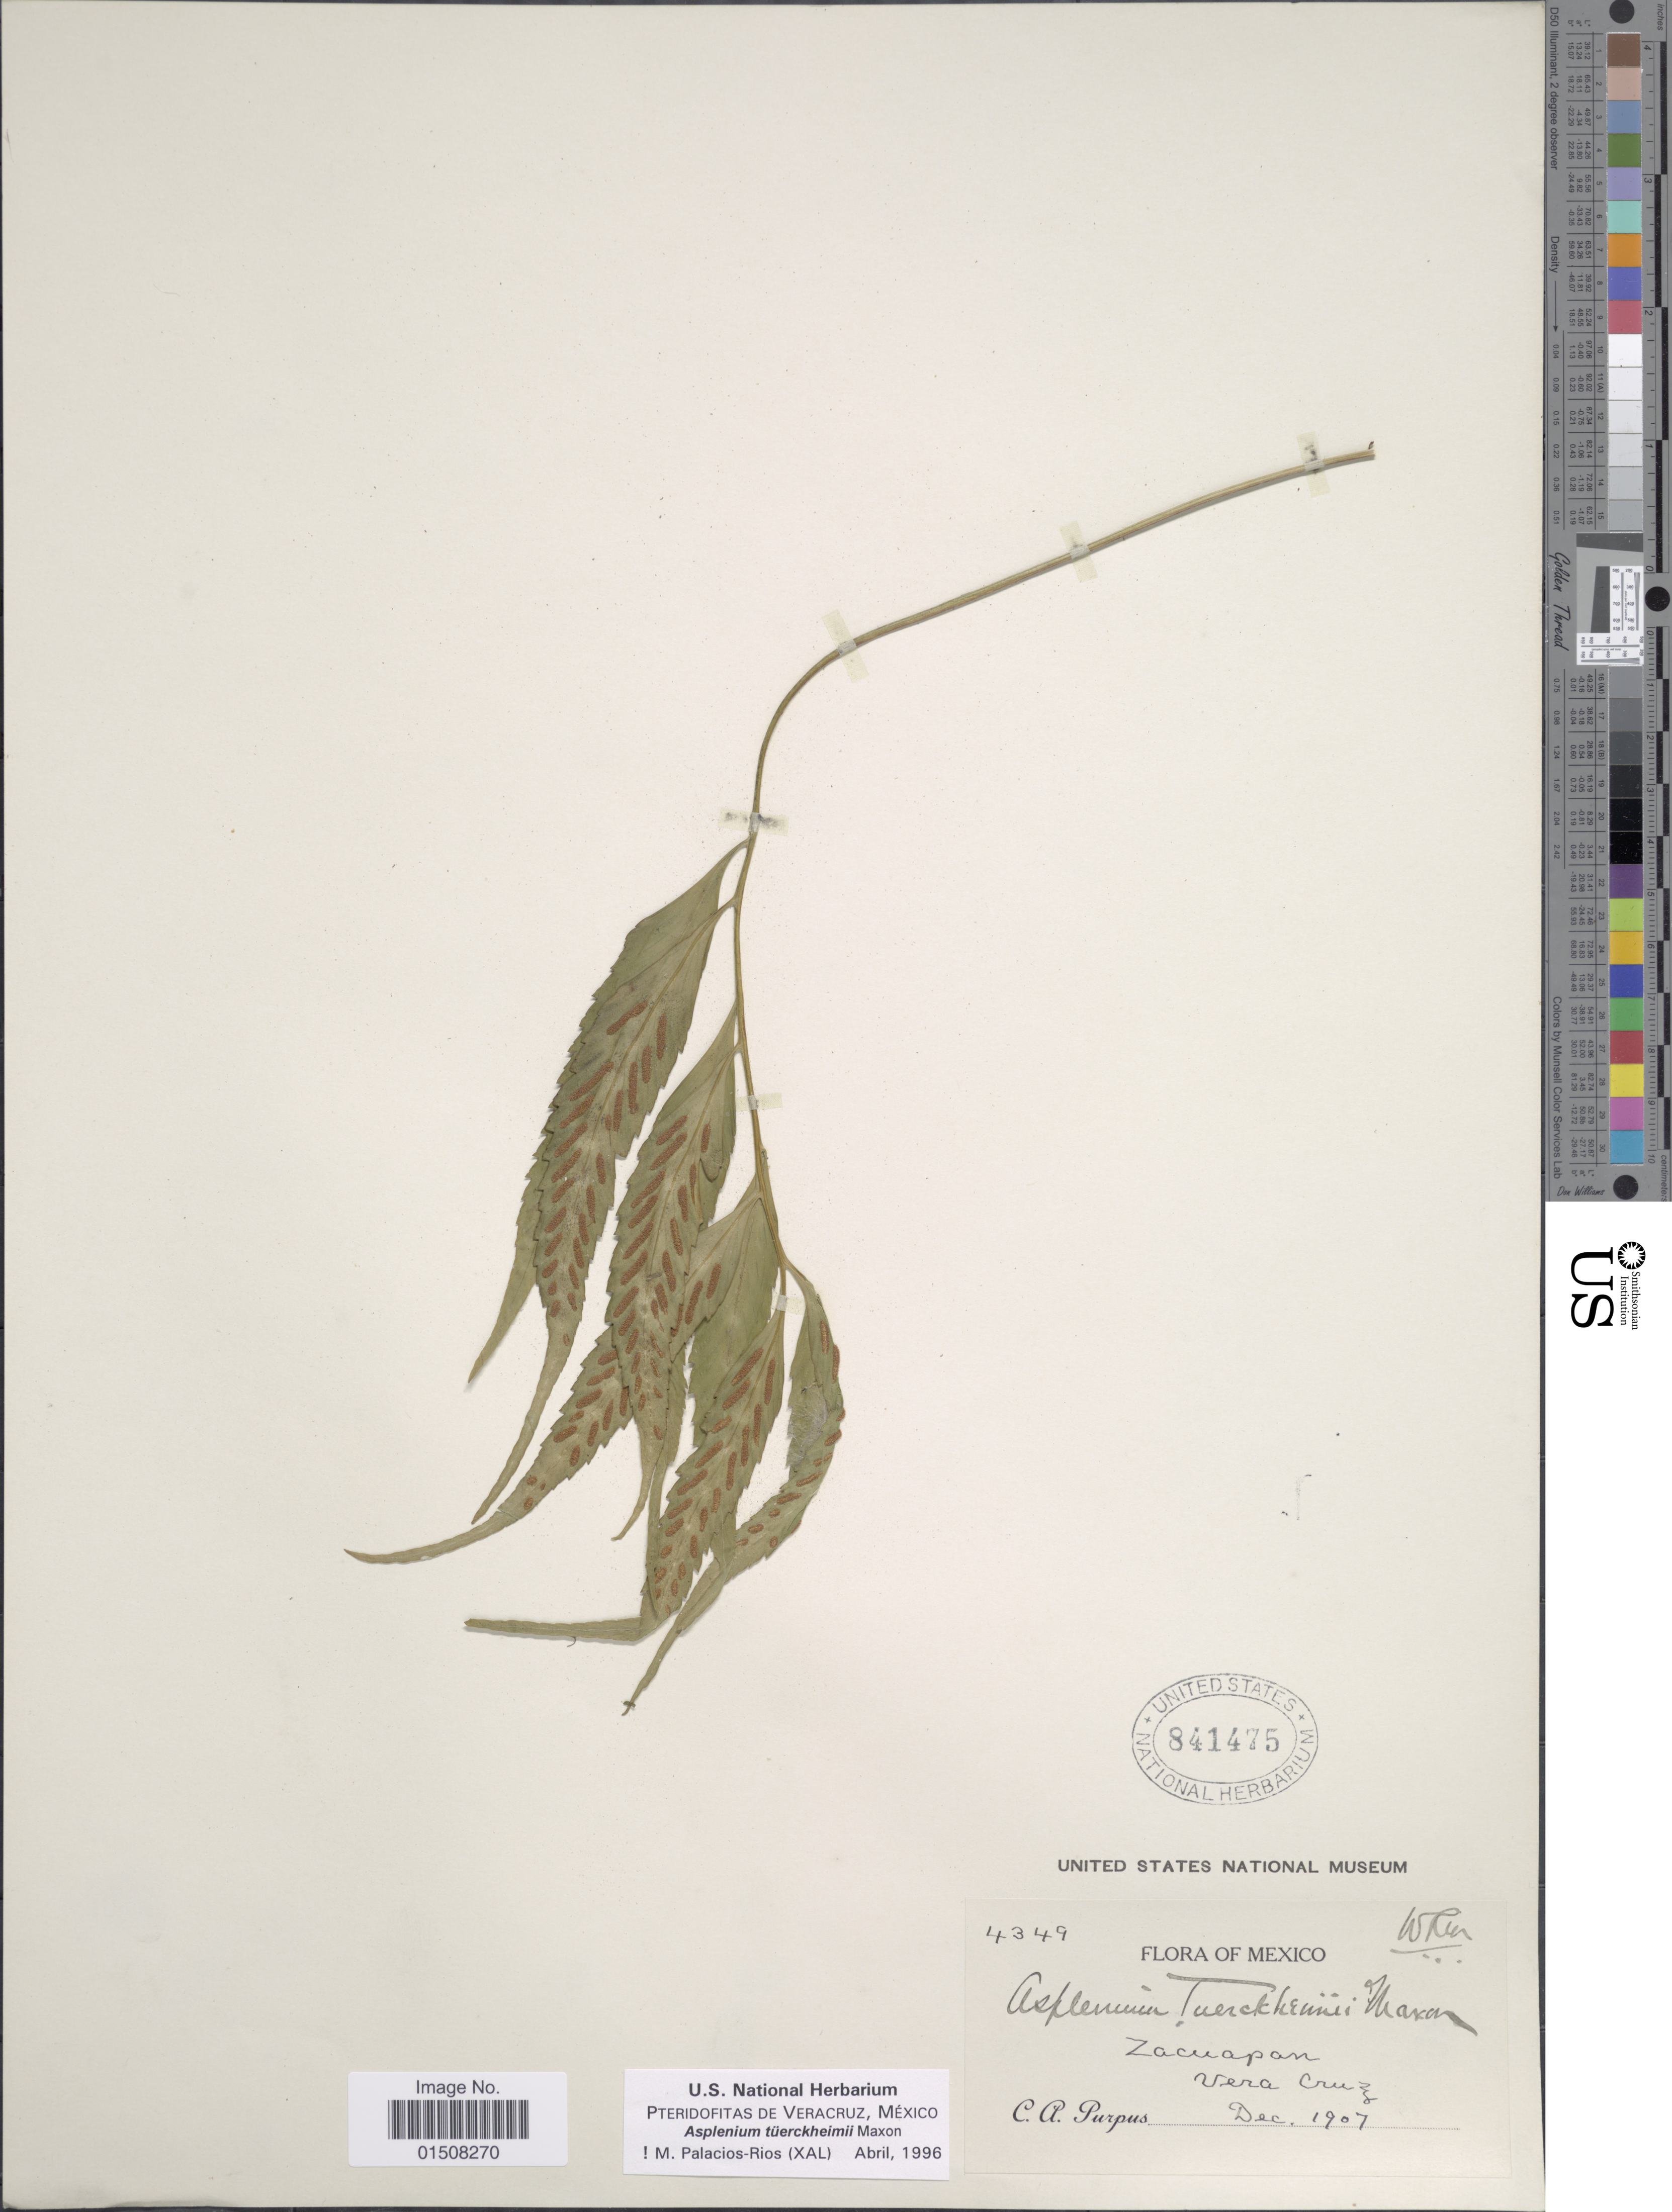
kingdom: Plantae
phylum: Tracheophyta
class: Polypodiopsida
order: Polypodiales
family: Aspleniaceae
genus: Asplenium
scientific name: Asplenium tuerckheimii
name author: Maxon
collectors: C. A. Purpus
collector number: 4349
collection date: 1907-12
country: Mexico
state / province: Veracruz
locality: Zacuapan, Vera Cruz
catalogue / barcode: US 841475